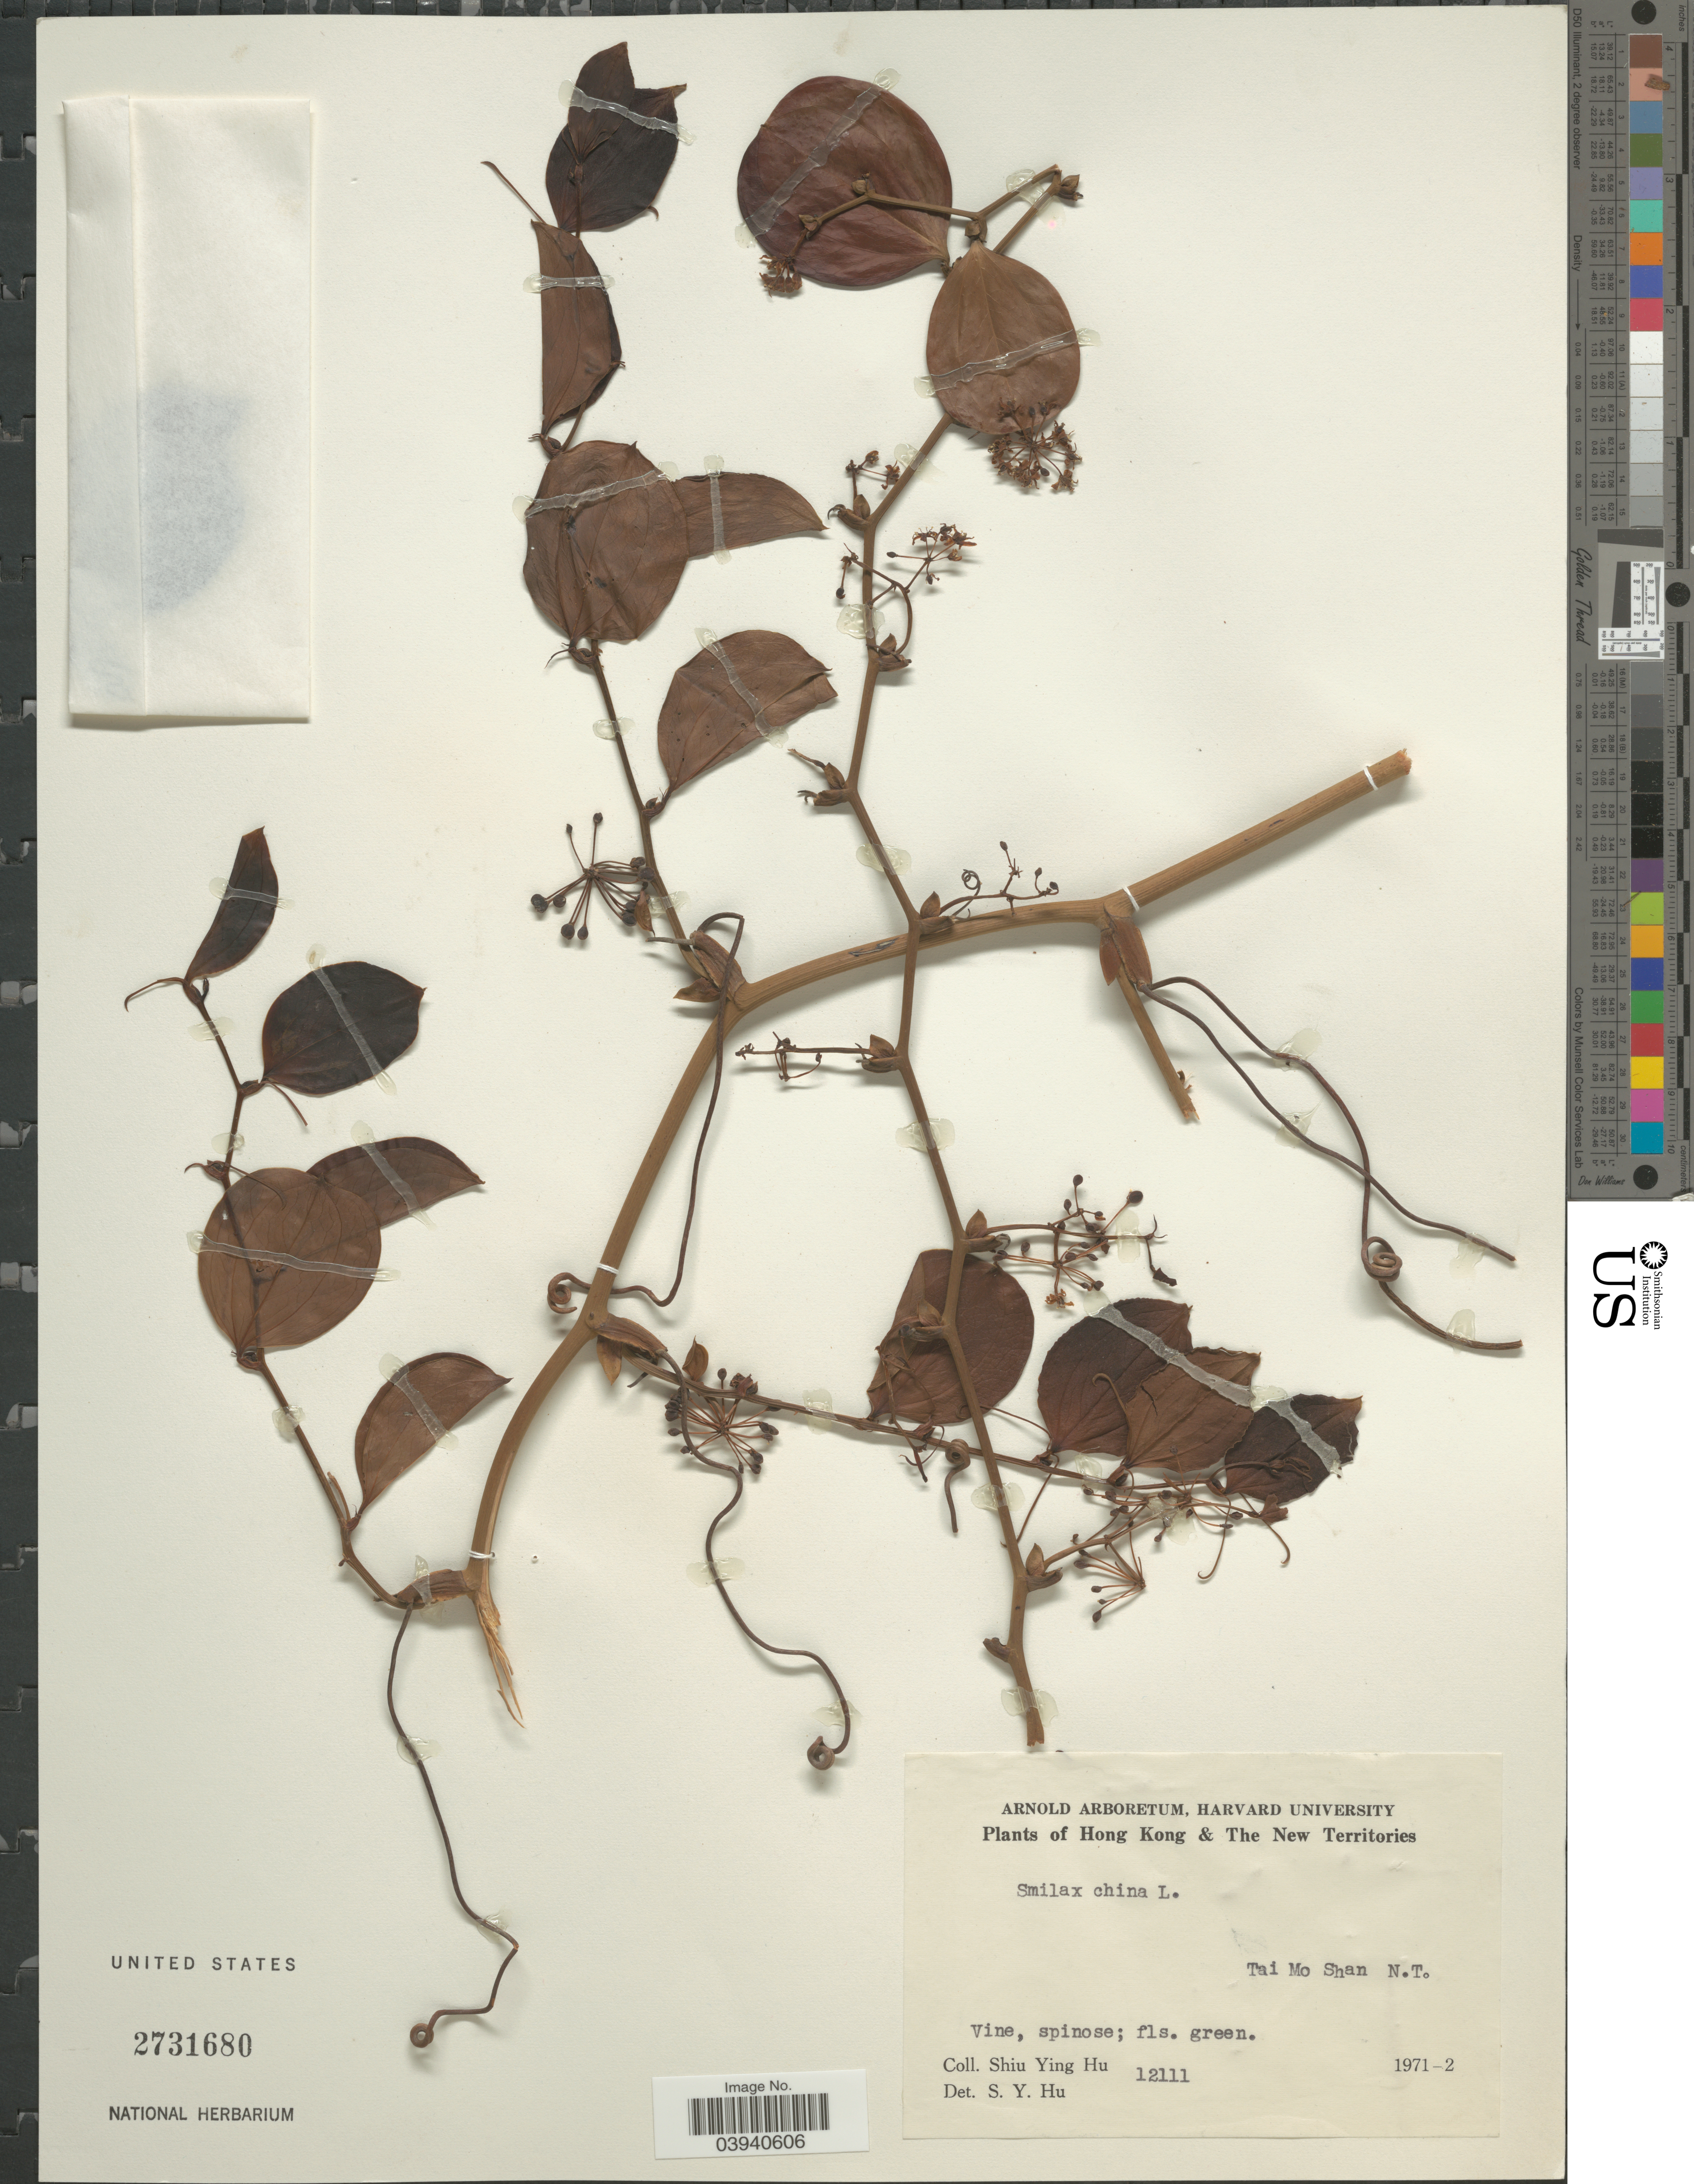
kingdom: Plantae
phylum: Tracheophyta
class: Liliopsida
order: Liliales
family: Smilacaceae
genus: Smilax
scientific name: Smilax china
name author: L.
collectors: S. Y. Hu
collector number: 12111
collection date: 1971/1972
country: China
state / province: Hong Kong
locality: The New Territories. Tai Mo Shan N.T.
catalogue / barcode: US 2731680